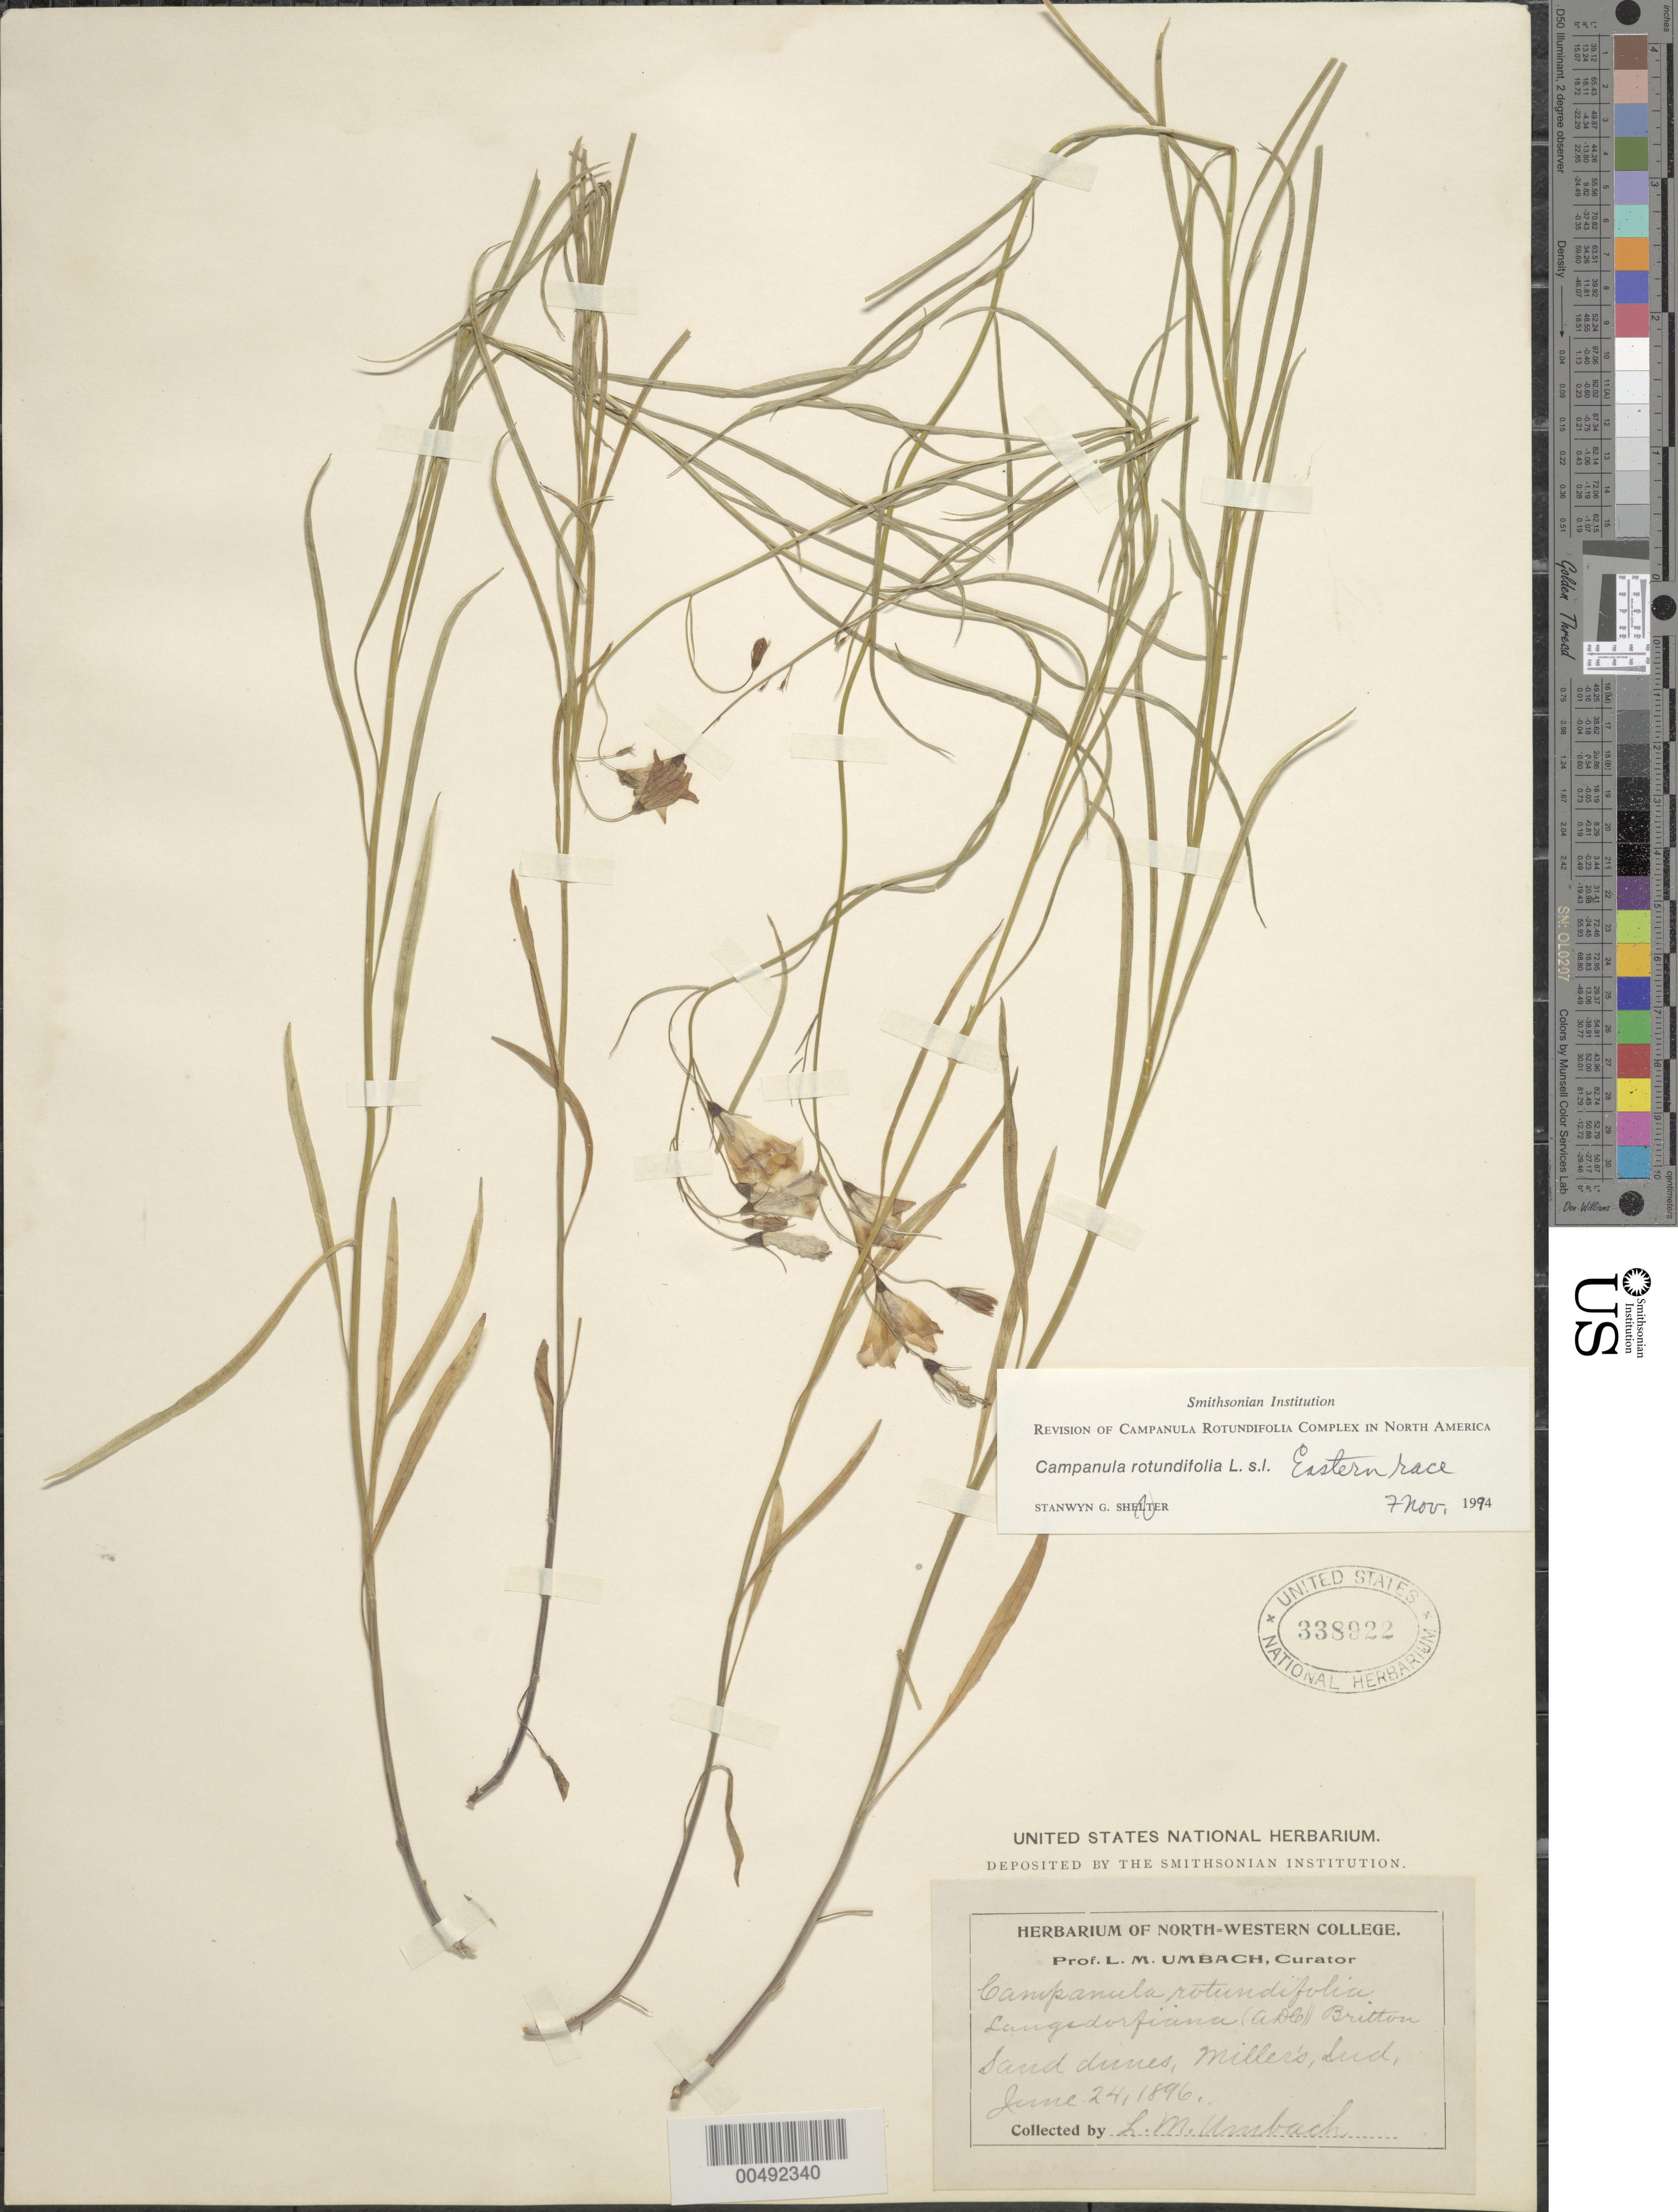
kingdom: Plantae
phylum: Tracheophyta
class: Magnoliopsida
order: Asterales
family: Campanulaceae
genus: Campanula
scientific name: Campanula rotundifolia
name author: L.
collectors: L. M. Umbach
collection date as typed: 24 Jun 1896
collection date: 1896-06-24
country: United States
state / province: Indiana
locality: Miller's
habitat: sand dunes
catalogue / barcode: US 338922